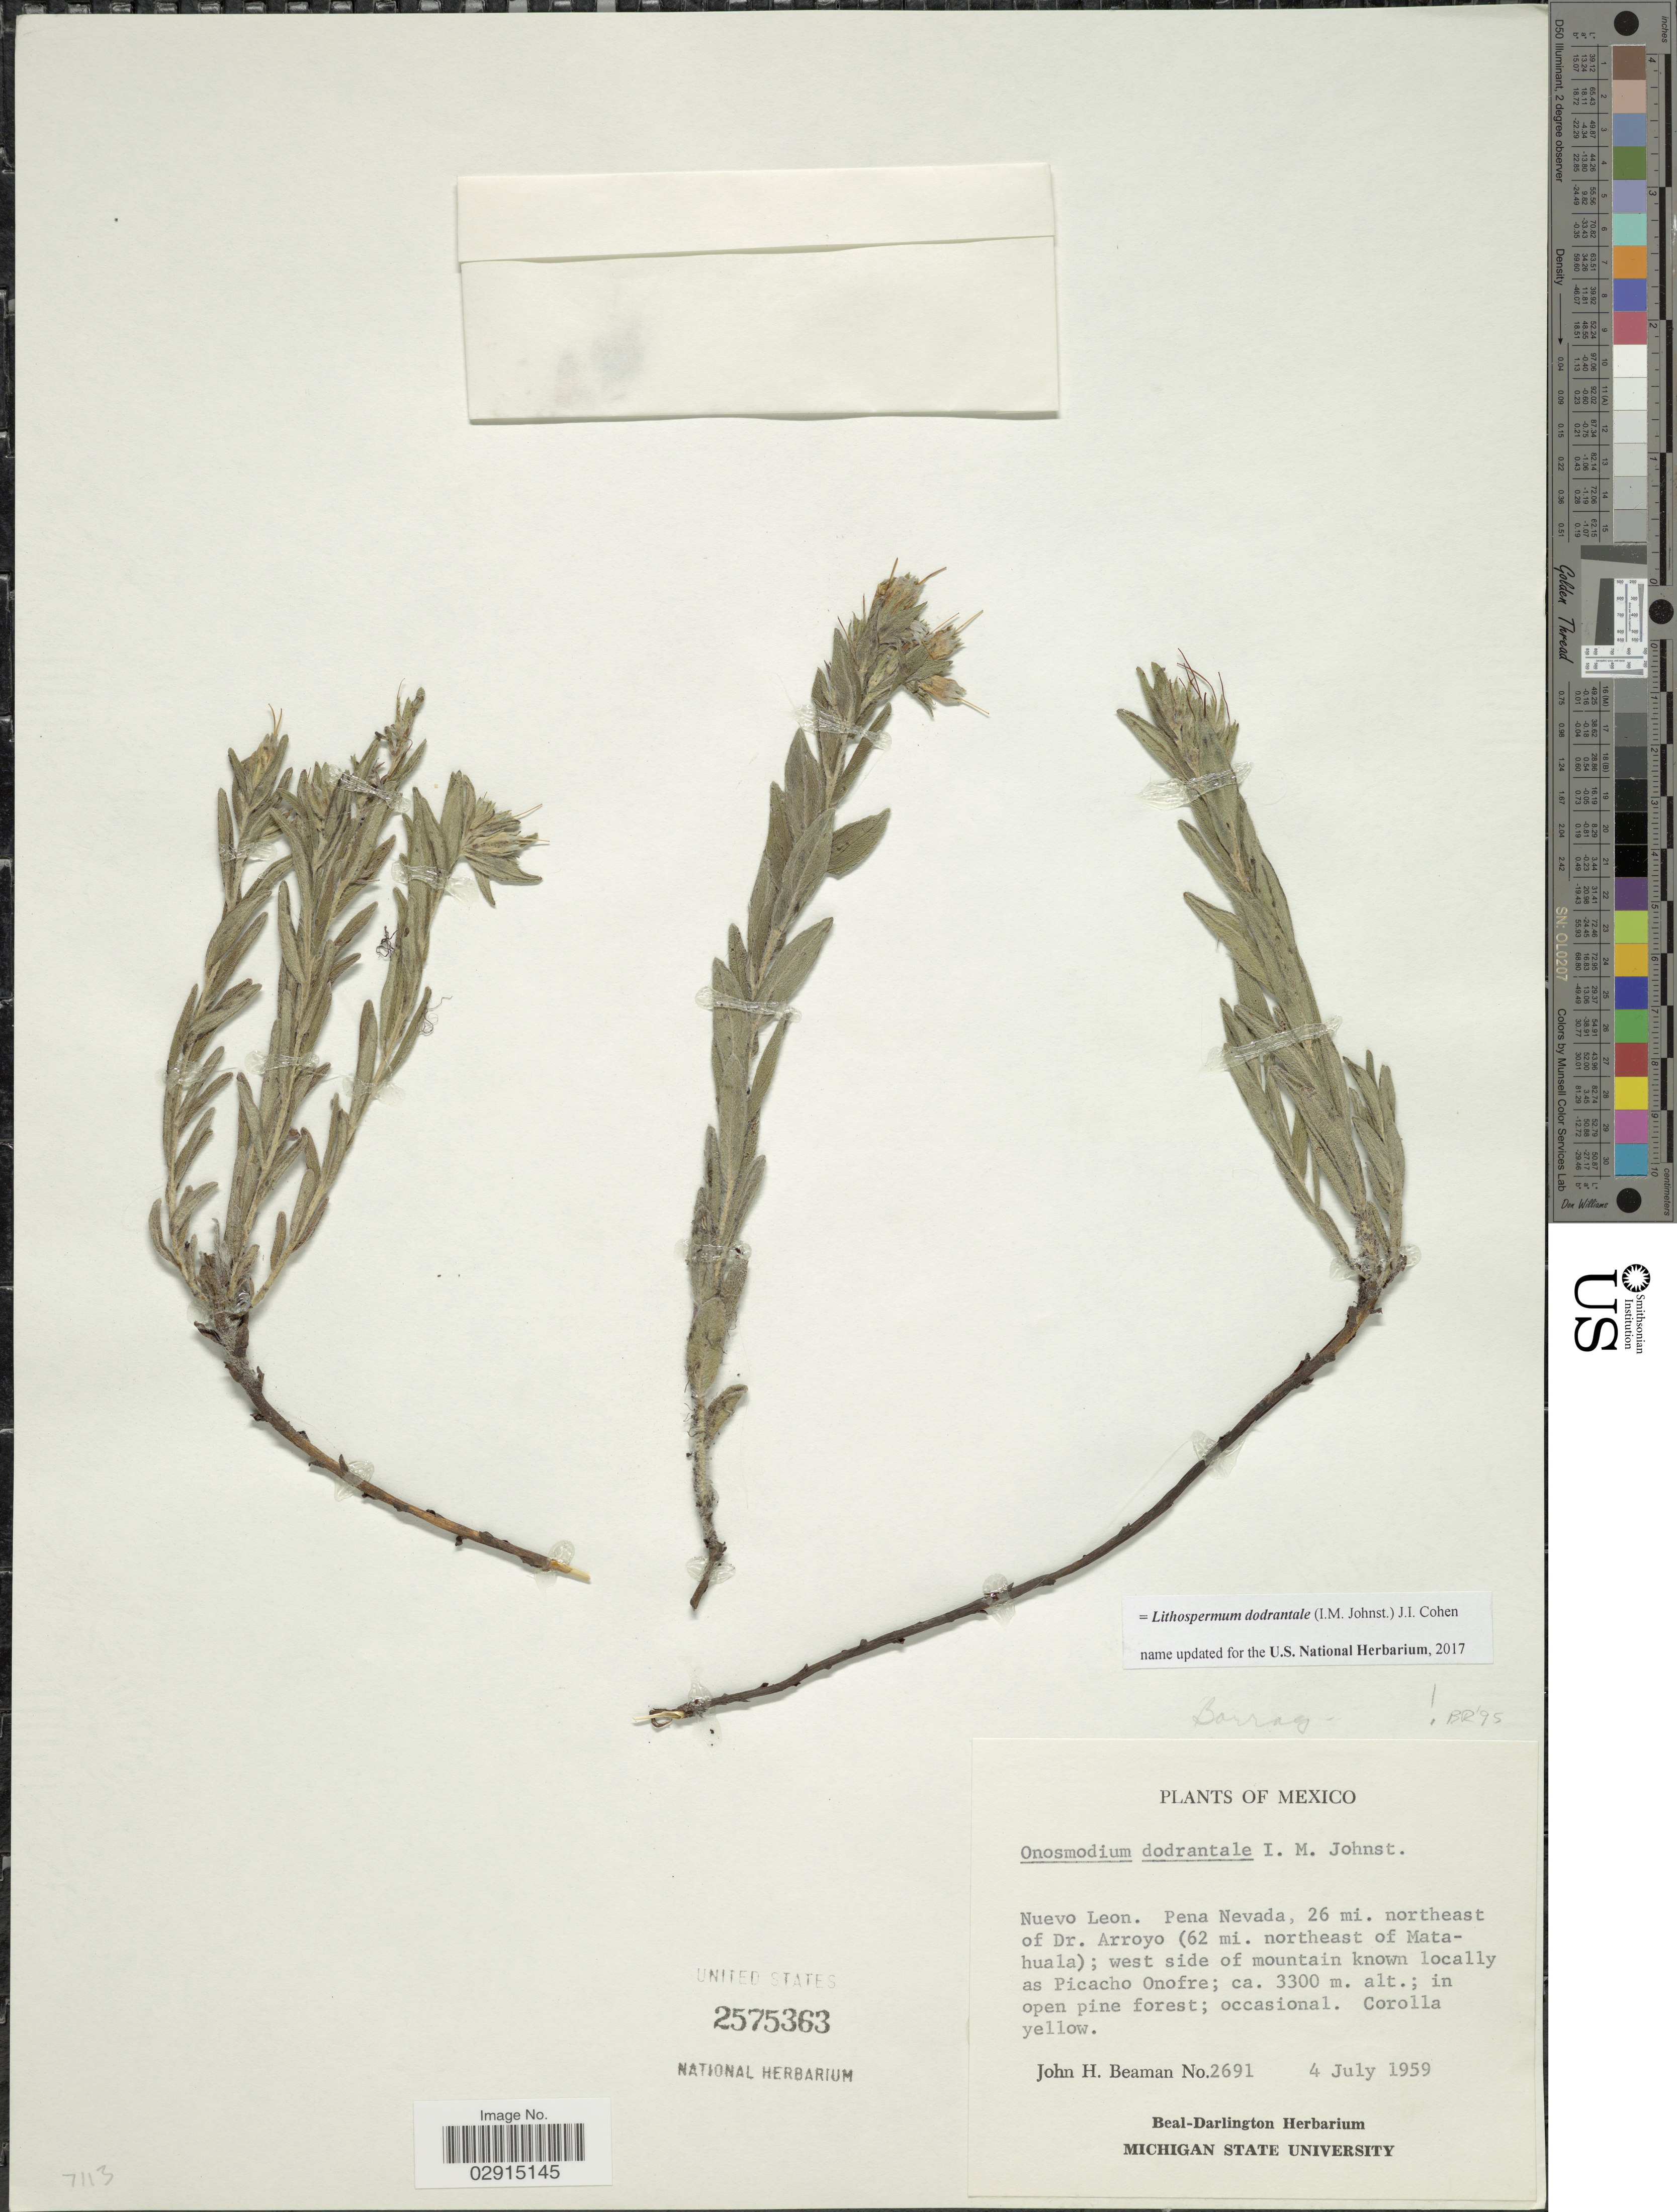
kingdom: Plantae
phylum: Tracheophyta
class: Magnoliopsida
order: Boraginales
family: Boraginaceae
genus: Lithospermum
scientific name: Lithospermum dodrantale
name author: (I.M. Johnst.) Cohen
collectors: J. H. Beaman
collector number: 2691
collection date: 1959-07-04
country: Mexico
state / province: Nuevo León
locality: Pena Nevada, 26 mi. northeast of Dr. Arroyo (62 mi. northeast of Matahuala); west side of mountain known locally as Picacho Onofre.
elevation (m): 3300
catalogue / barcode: US 2575363